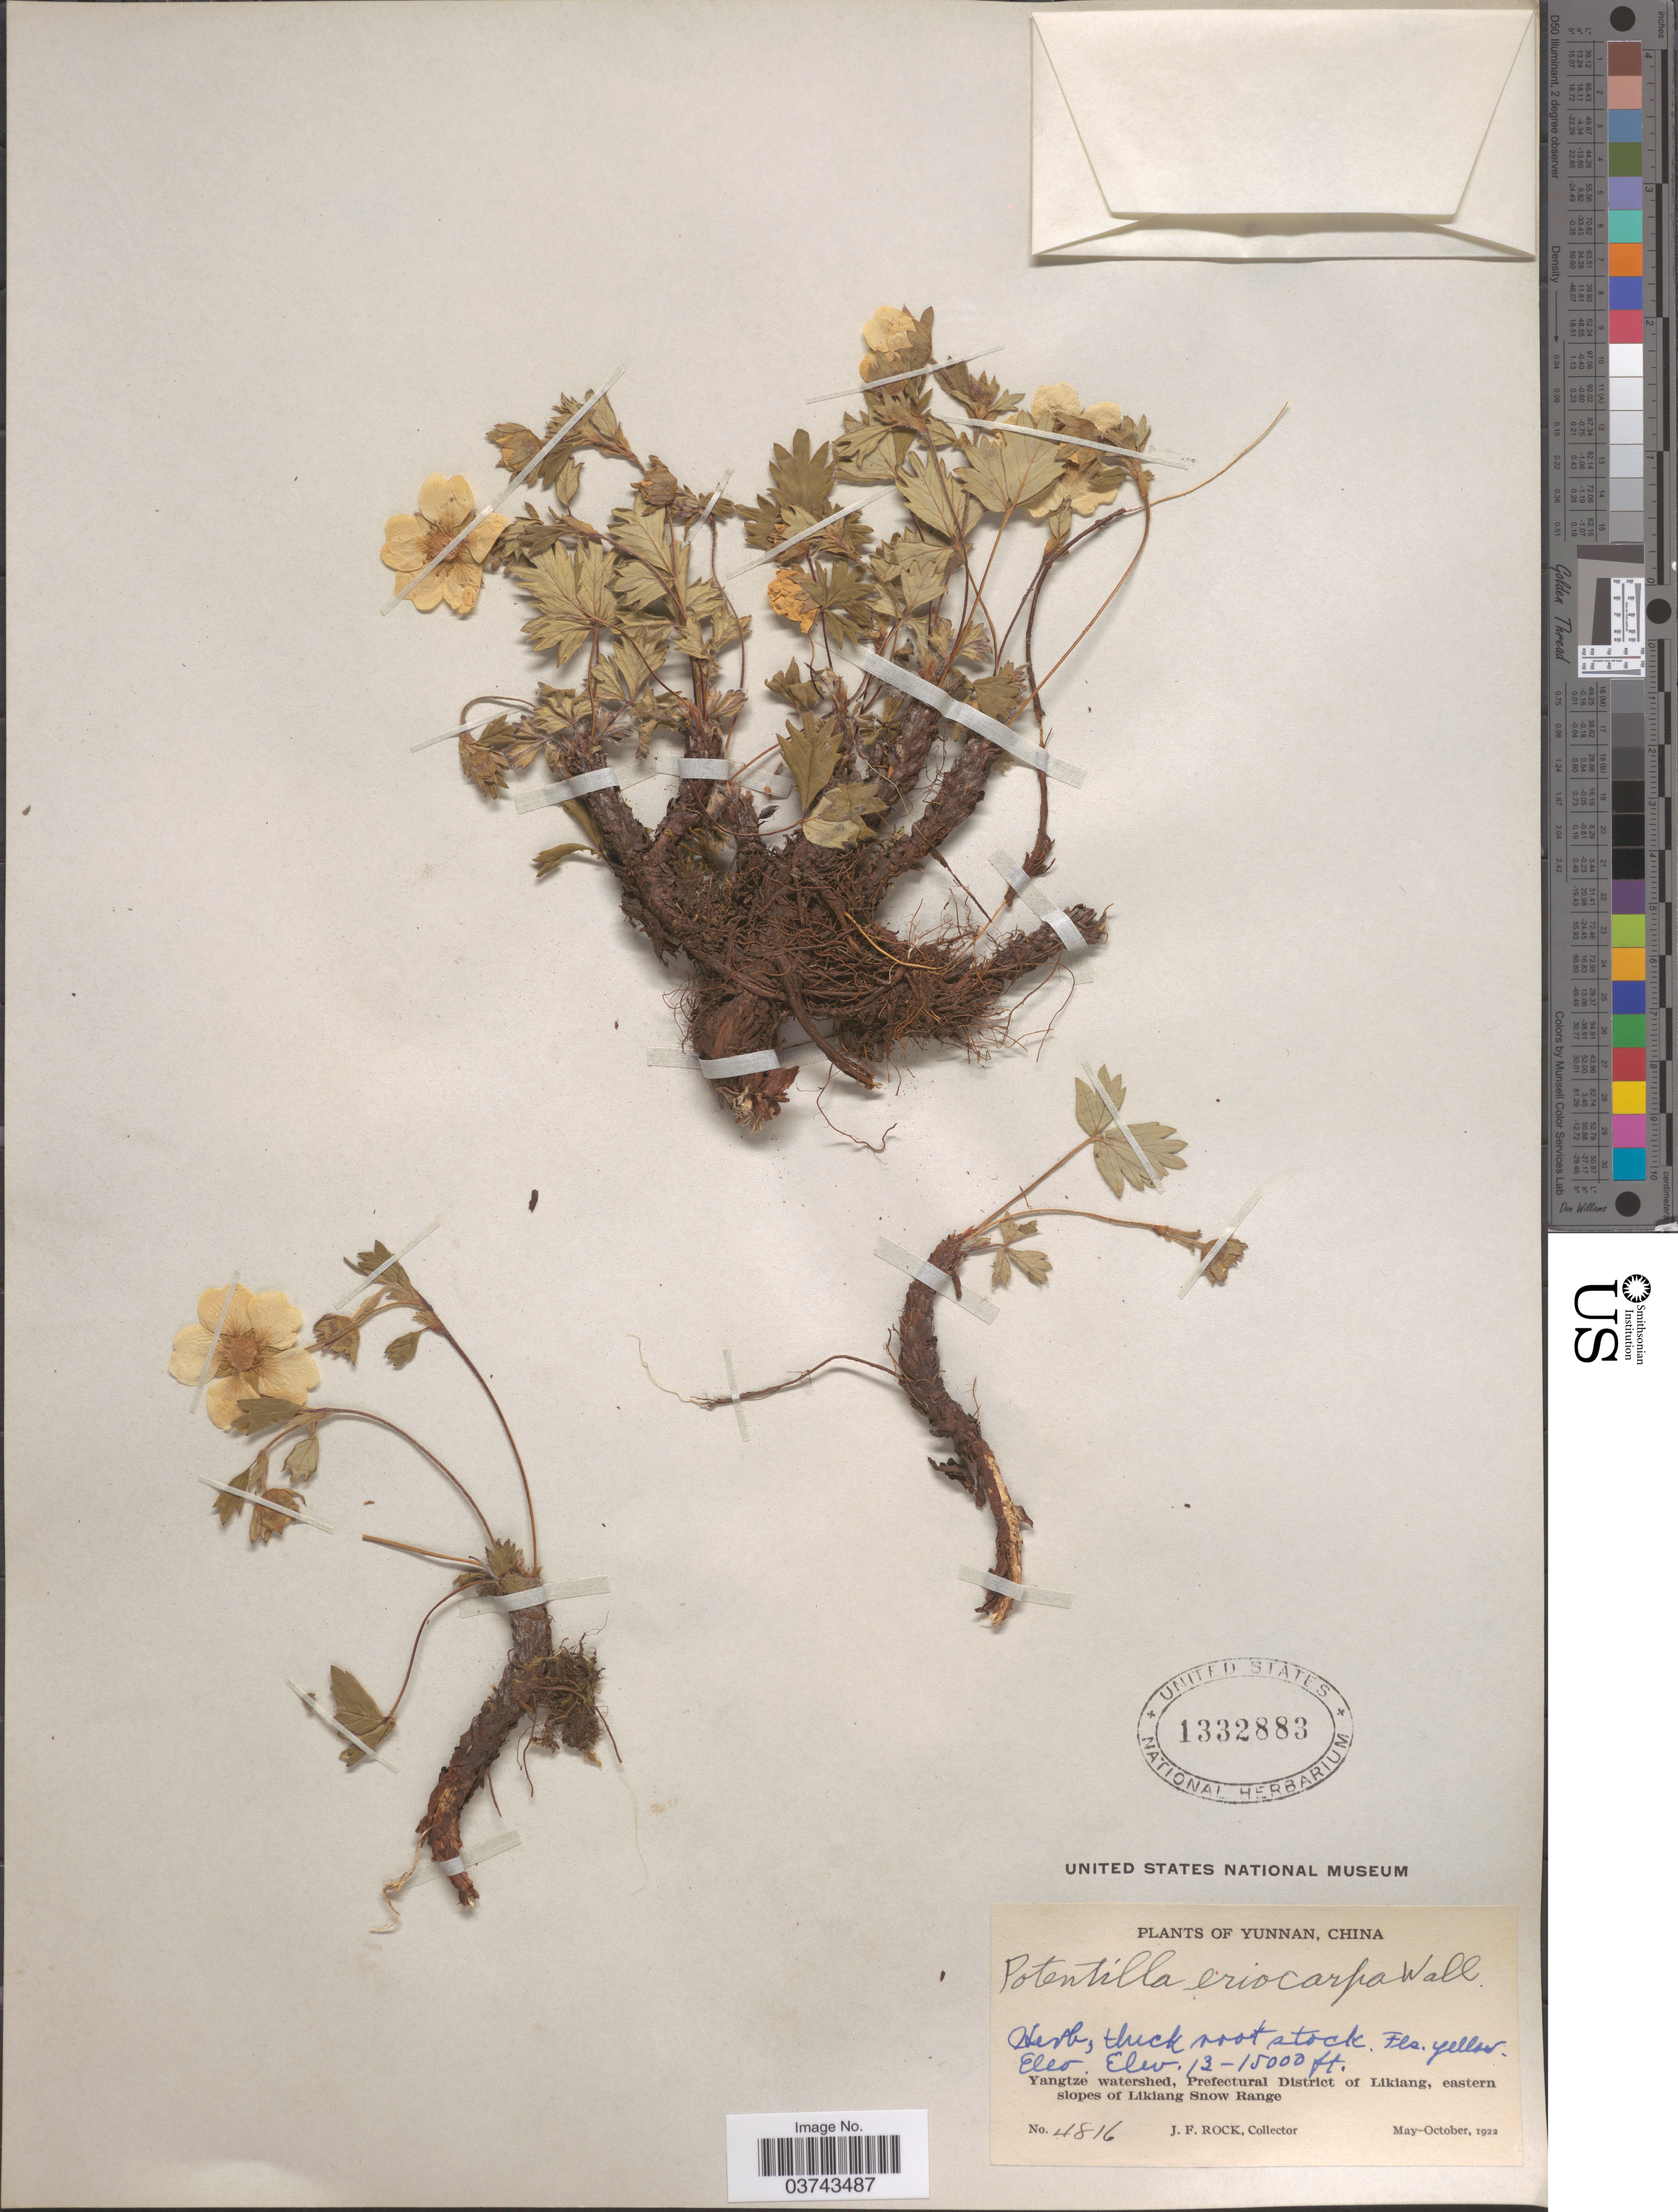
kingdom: Plantae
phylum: Tracheophyta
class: Magnoliopsida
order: Rosales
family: Rosaceae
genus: Potentilla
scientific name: Potentilla eriocarpa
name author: Wall. ex Lehm.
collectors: J. Rock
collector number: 4816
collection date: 1922-05/1922-10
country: China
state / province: Yunnan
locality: Eleo [interpreted] [unsure placement] Yangtze watershed, Prefectural District of Likiang, eastern slopes of Likiang Snow Range.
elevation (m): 3962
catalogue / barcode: US 1332883